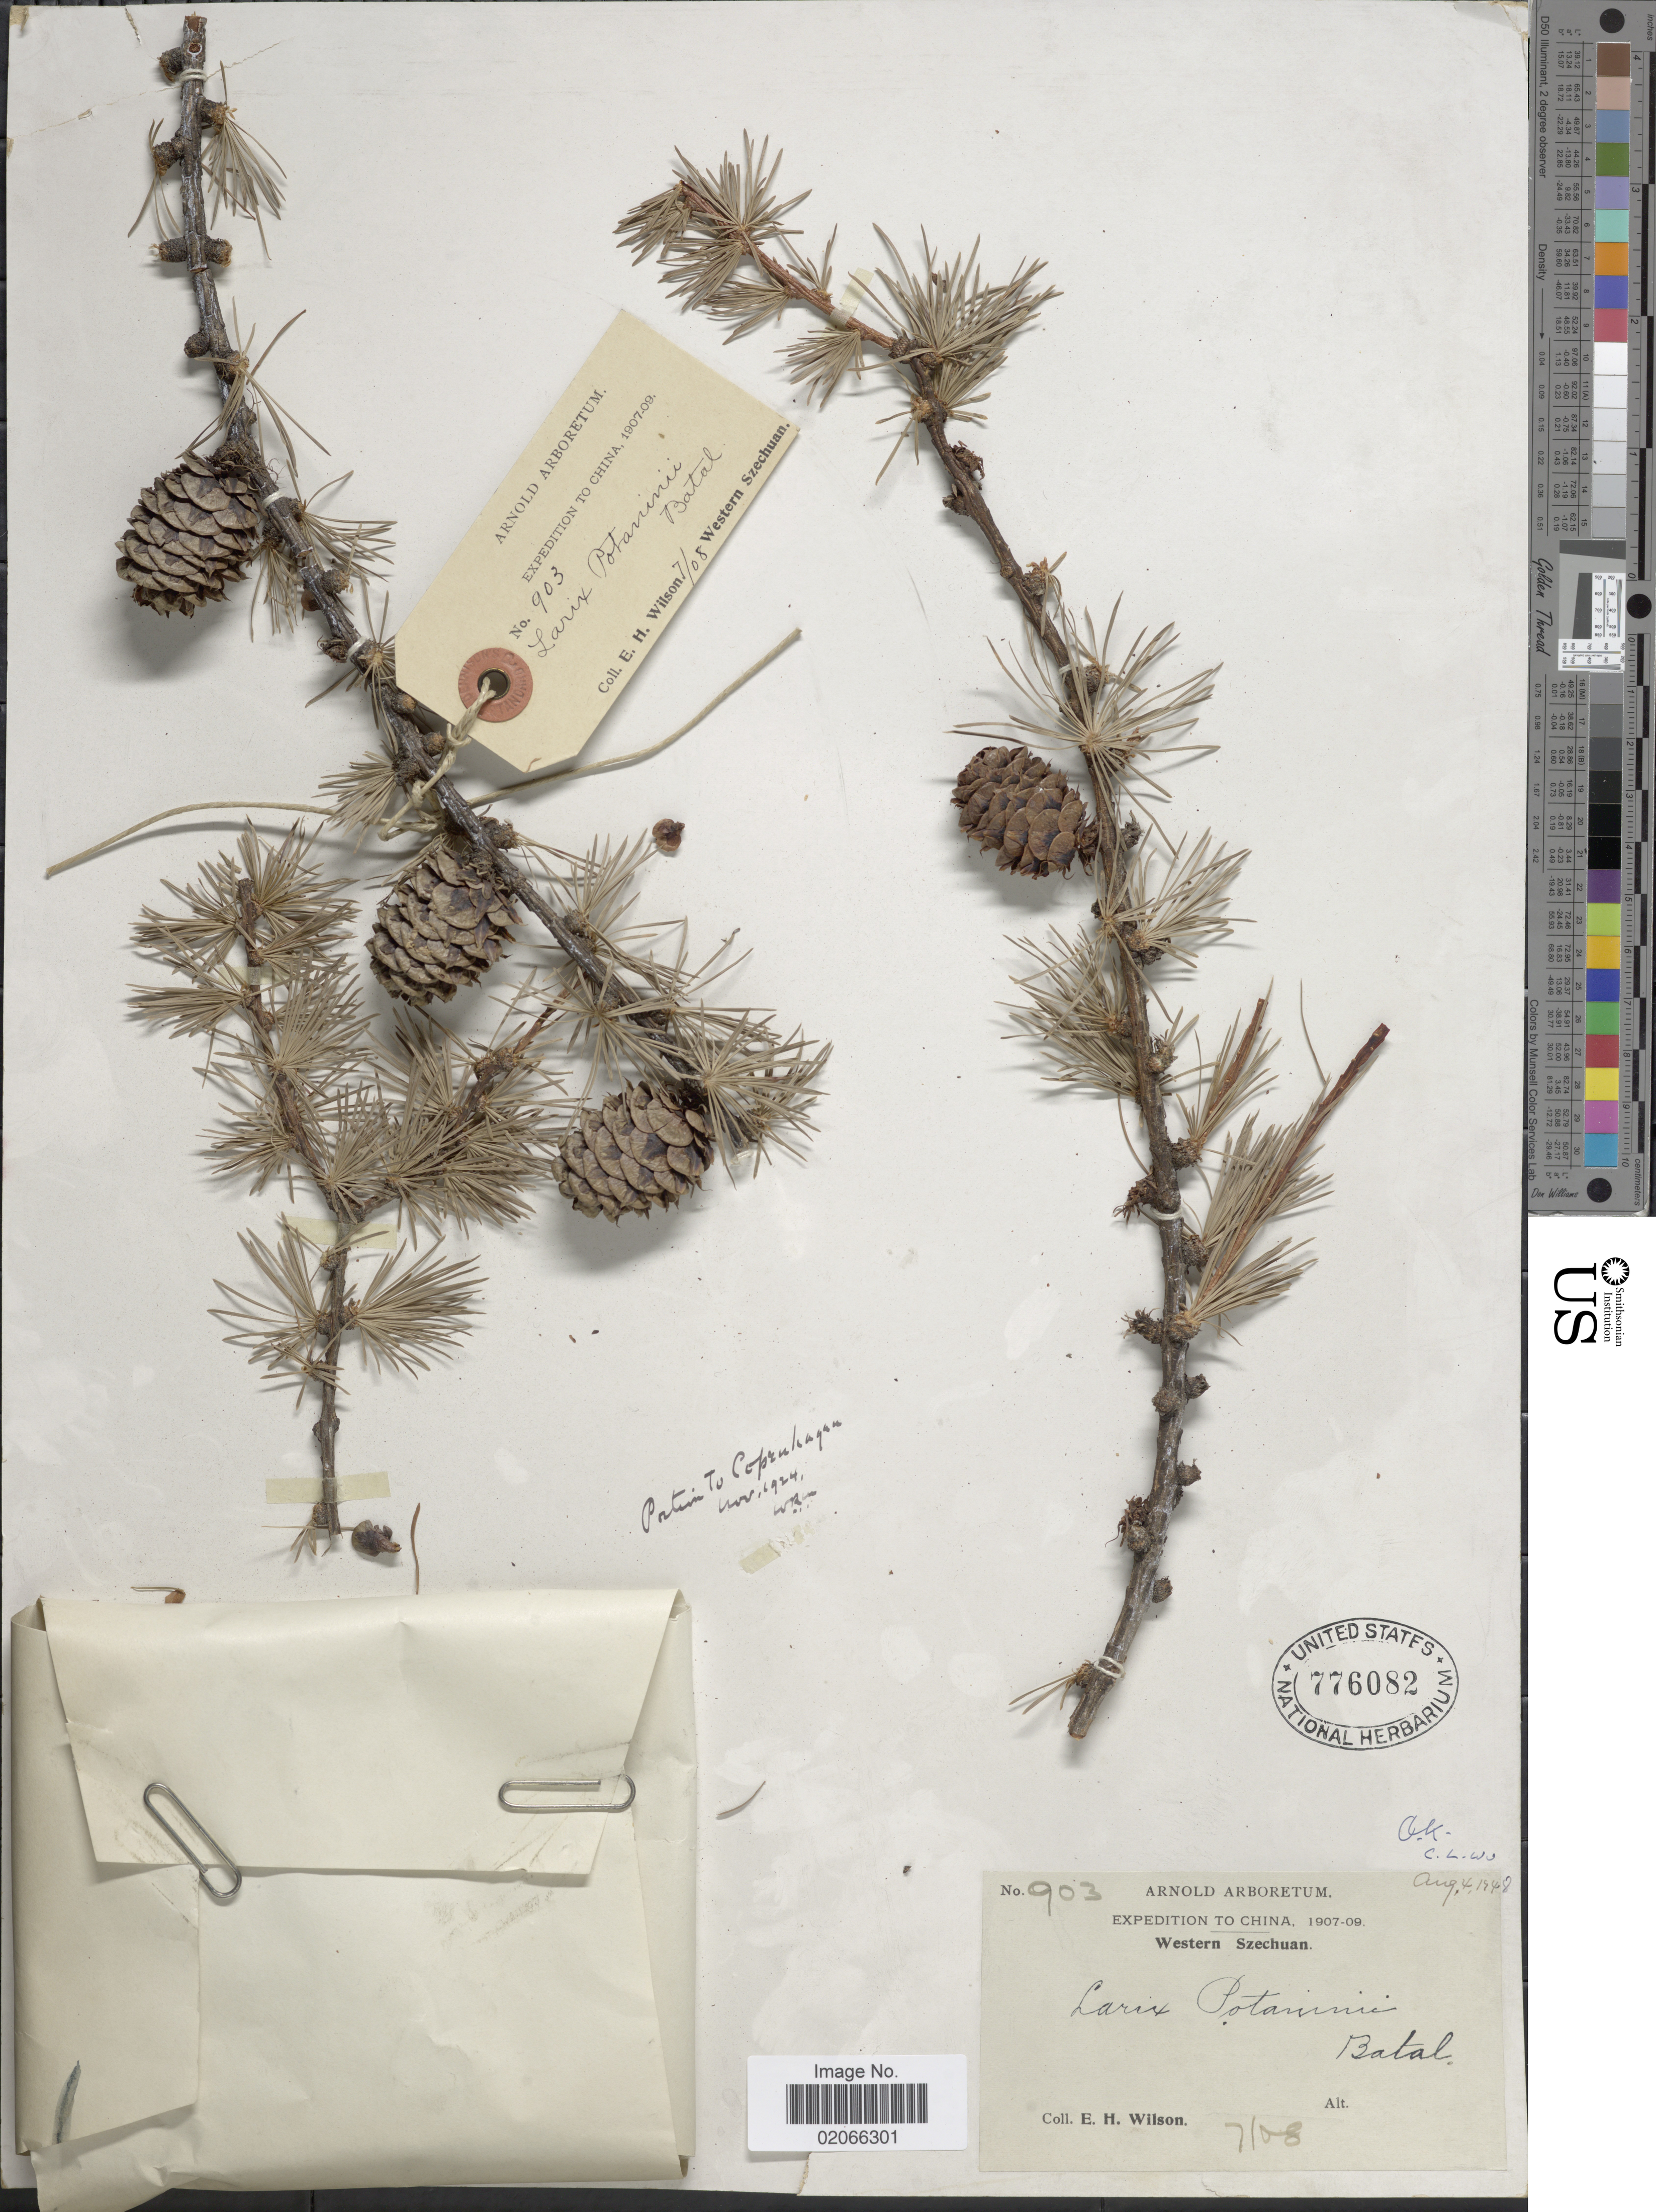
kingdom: Plantae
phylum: Tracheophyta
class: Pinopsida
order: Pinales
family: Pinaceae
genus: Larix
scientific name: Larix potaninii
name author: Batalin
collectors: E. Wilson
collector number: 903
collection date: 1908-07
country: China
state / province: Sichuan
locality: Western Szechuan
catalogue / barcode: US 776083